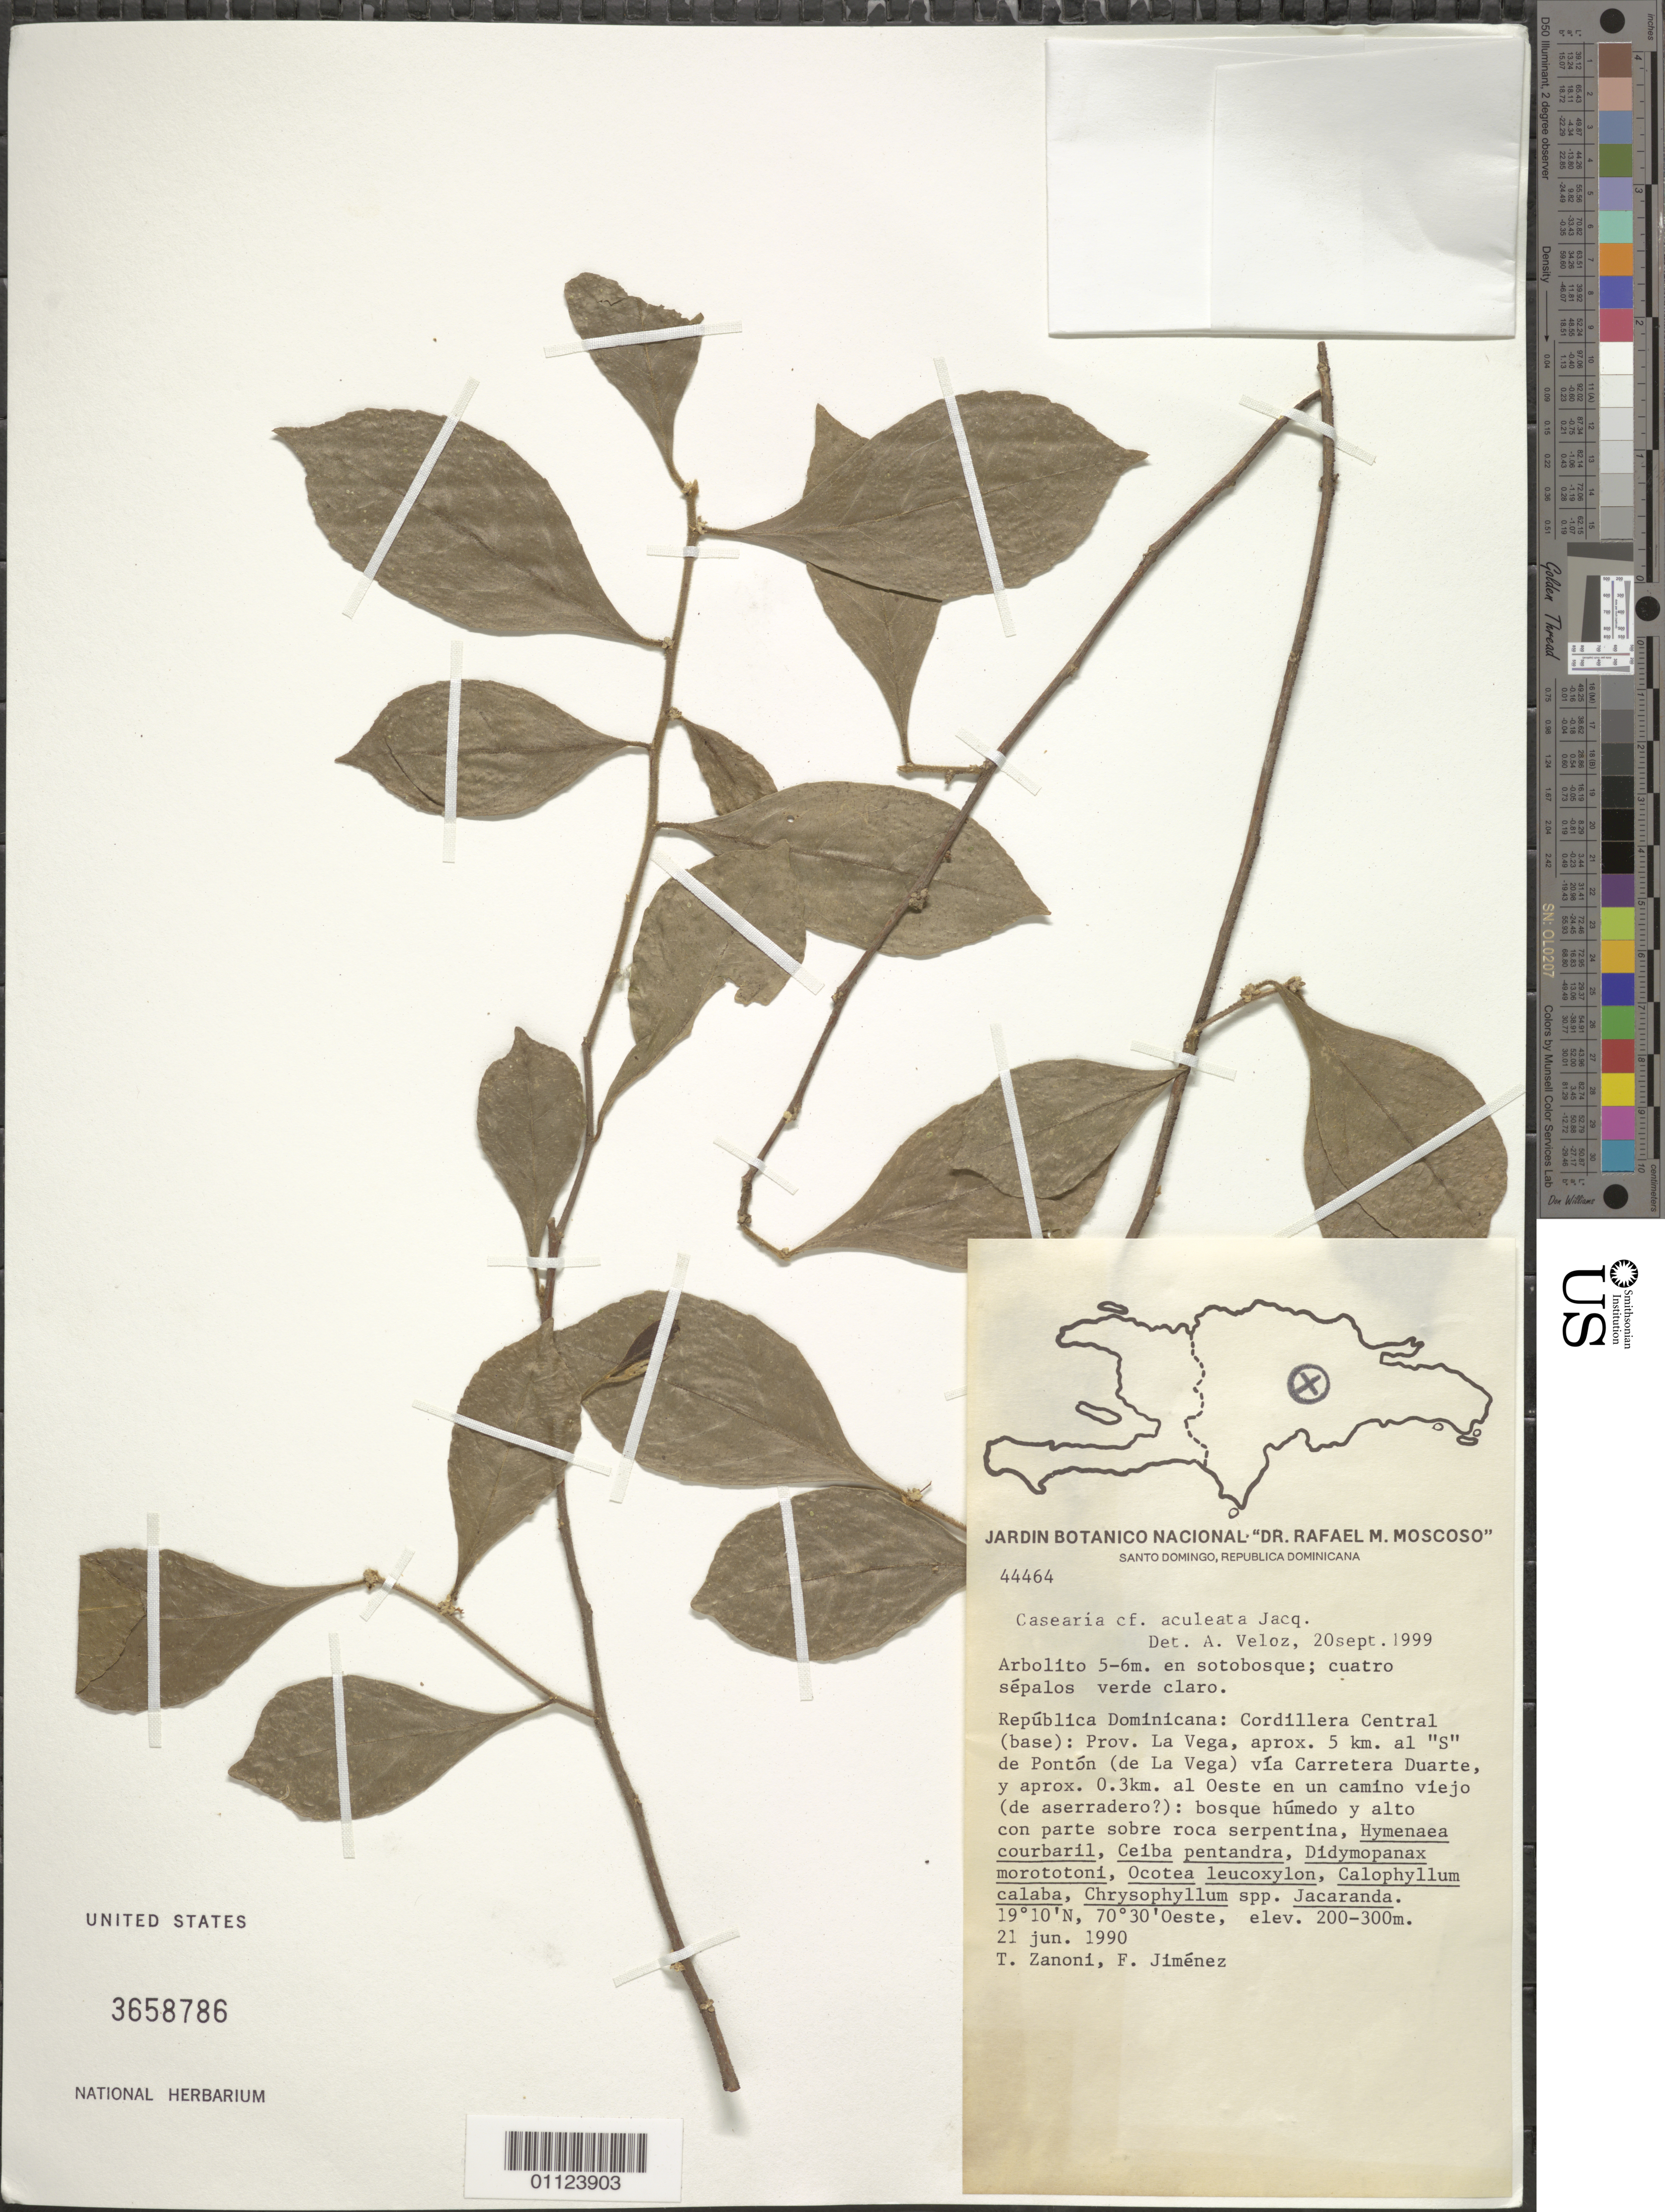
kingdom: Plantae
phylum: Tracheophyta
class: Magnoliopsida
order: Malpighiales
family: Salicaceae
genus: Casearia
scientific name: Casearia aculeata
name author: Jacq.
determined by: Veloz, A.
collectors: T. A. Zanoni & F. Jiménez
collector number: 44464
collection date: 1990-06-21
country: Dominican Republic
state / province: La Vega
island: Hispaniola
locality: Cordillera Central (base), aprox. 5 km al "S" de Pontón (de La Vega) vía Carretera Duarte, y aprox. 0.3 km al Oeste en un camino viejo (de aserradero?).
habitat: Bosque húmedo y alto con parte sobre roca serpentina, Hymenaea courbaril, Ceiba pentandra, Didymopanax morototoni, Ocotea leucoxylon, Calophyllum calaba, Chrysophyllum spp., Jacaranda.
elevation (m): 200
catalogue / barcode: US 3658786